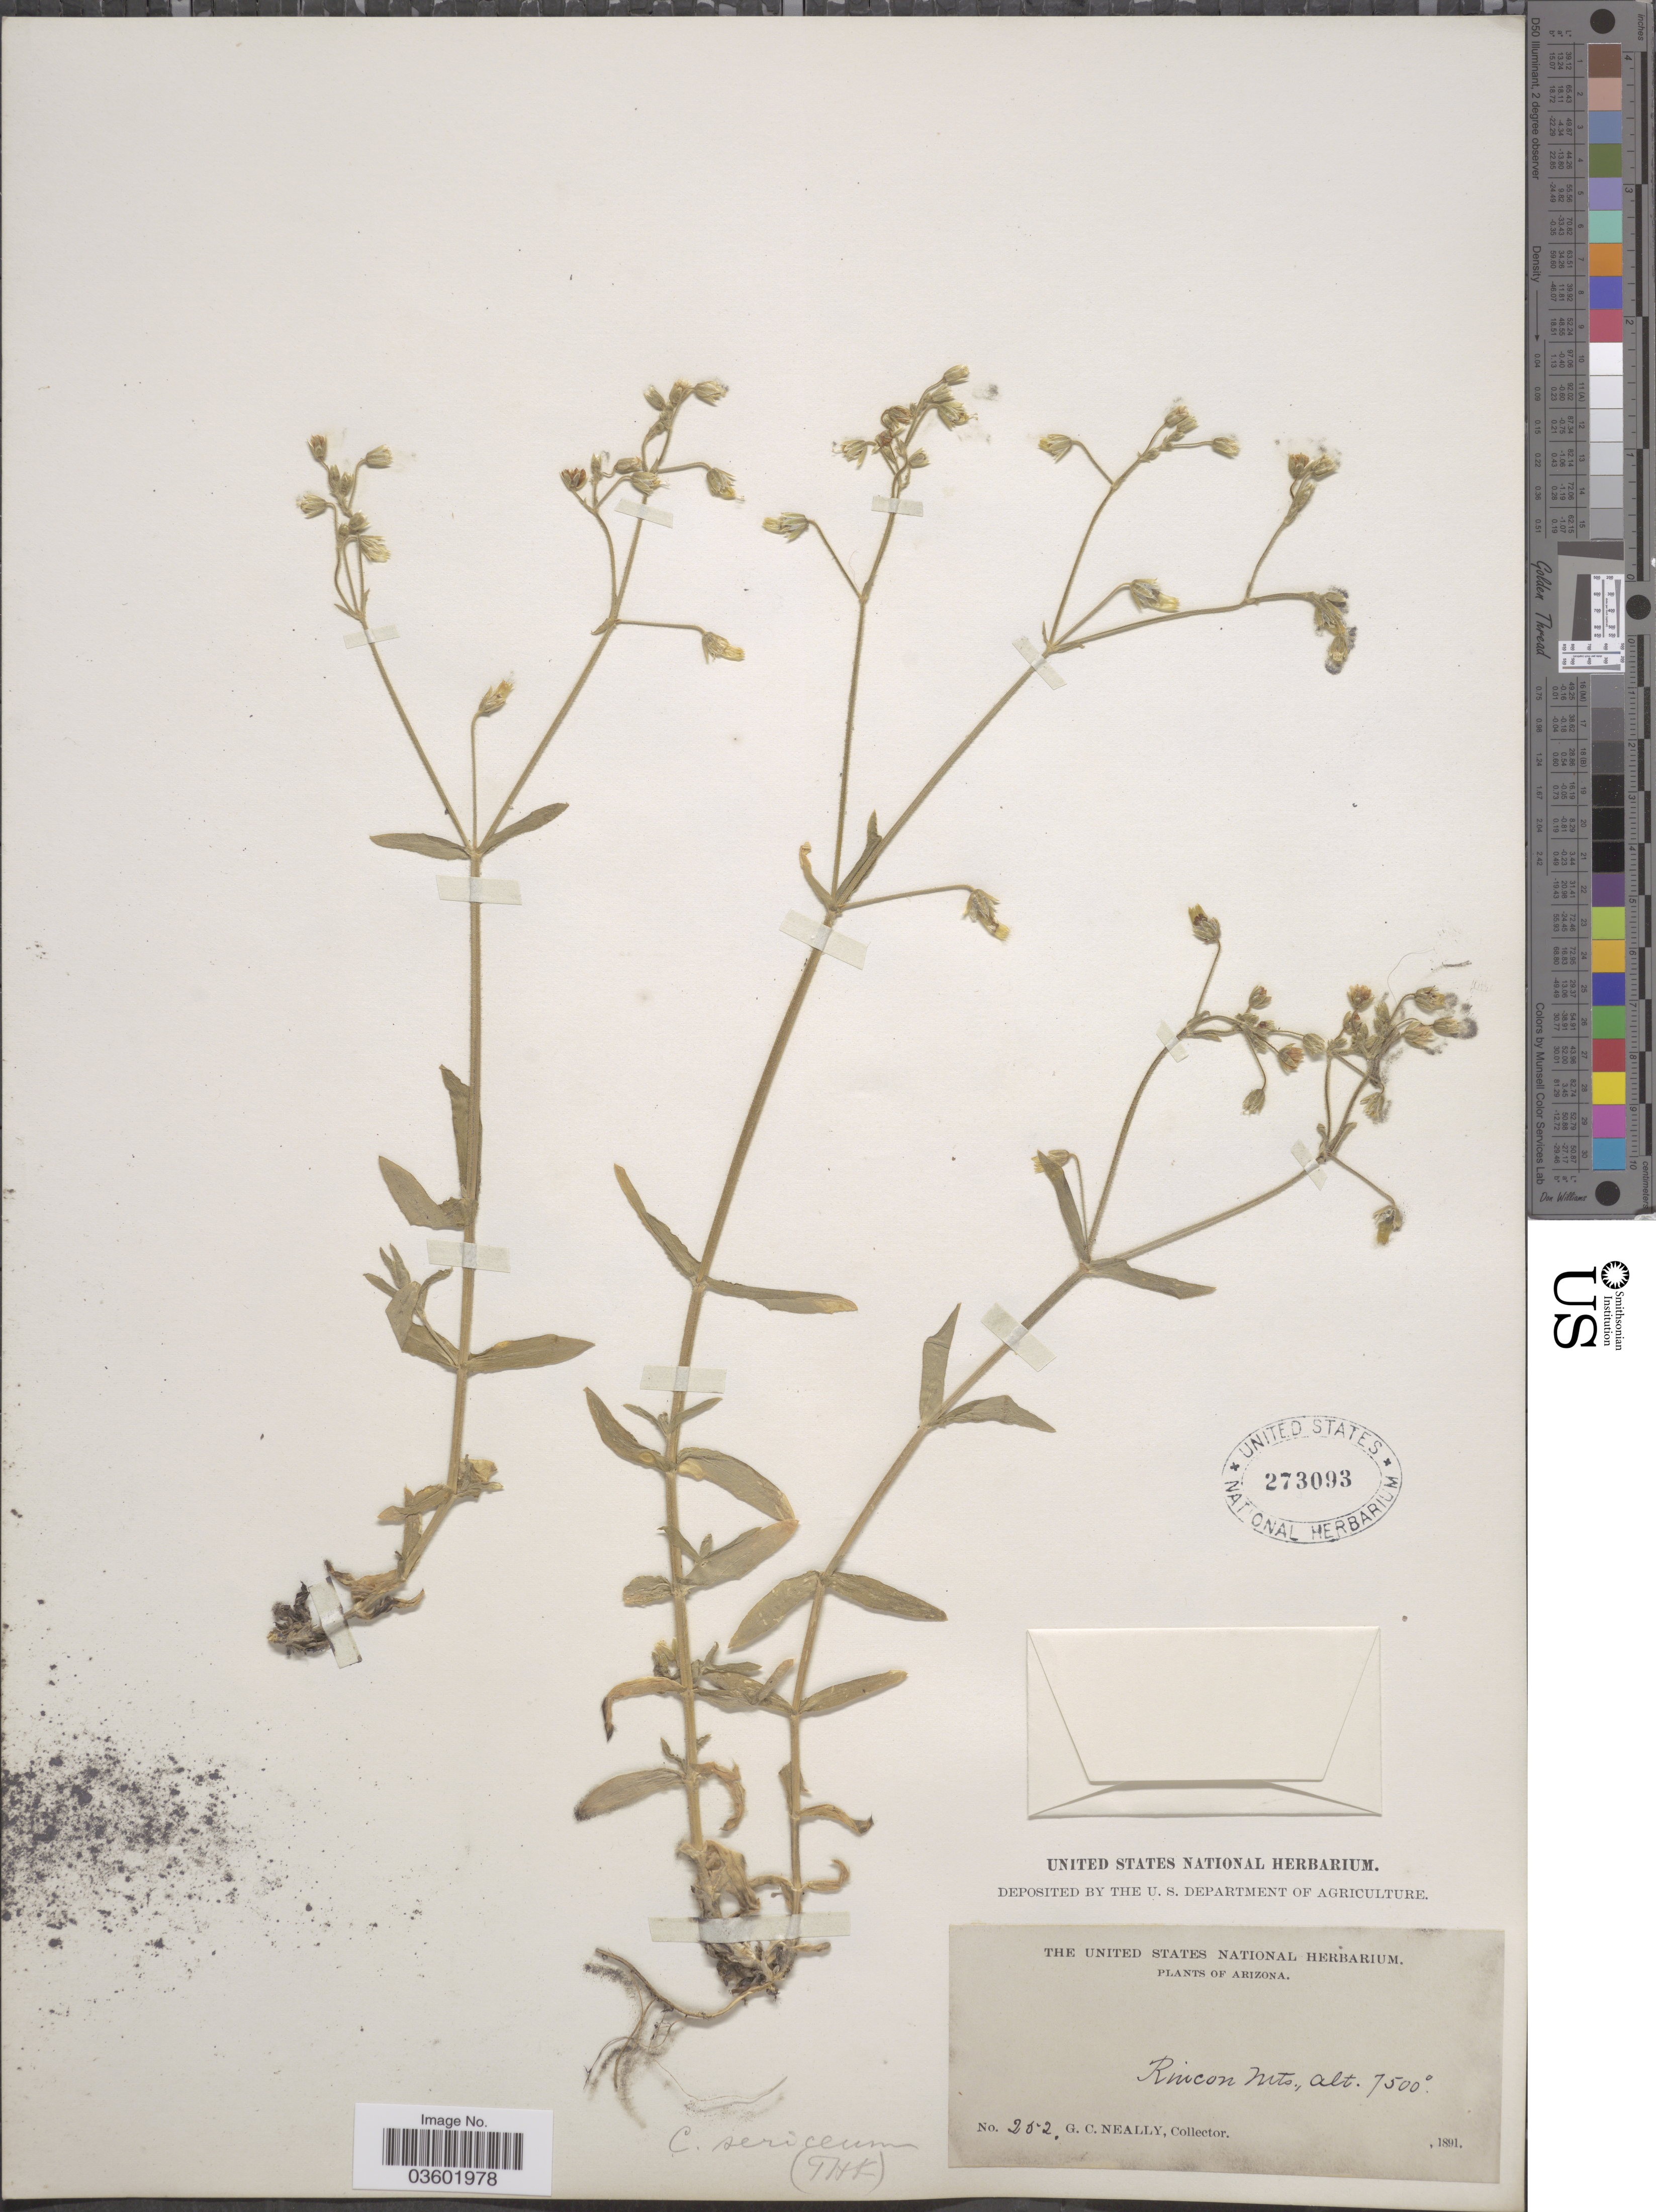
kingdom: Plantae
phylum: Tracheophyta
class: Magnoliopsida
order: Caryophyllales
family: Caryophyllaceae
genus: Cerastium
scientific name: Cerastium sericeum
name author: Pourr.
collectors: G. Neally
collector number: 252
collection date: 1891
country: United States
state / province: Arizona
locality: Rincon Mts.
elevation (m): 2286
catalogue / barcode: US 273093